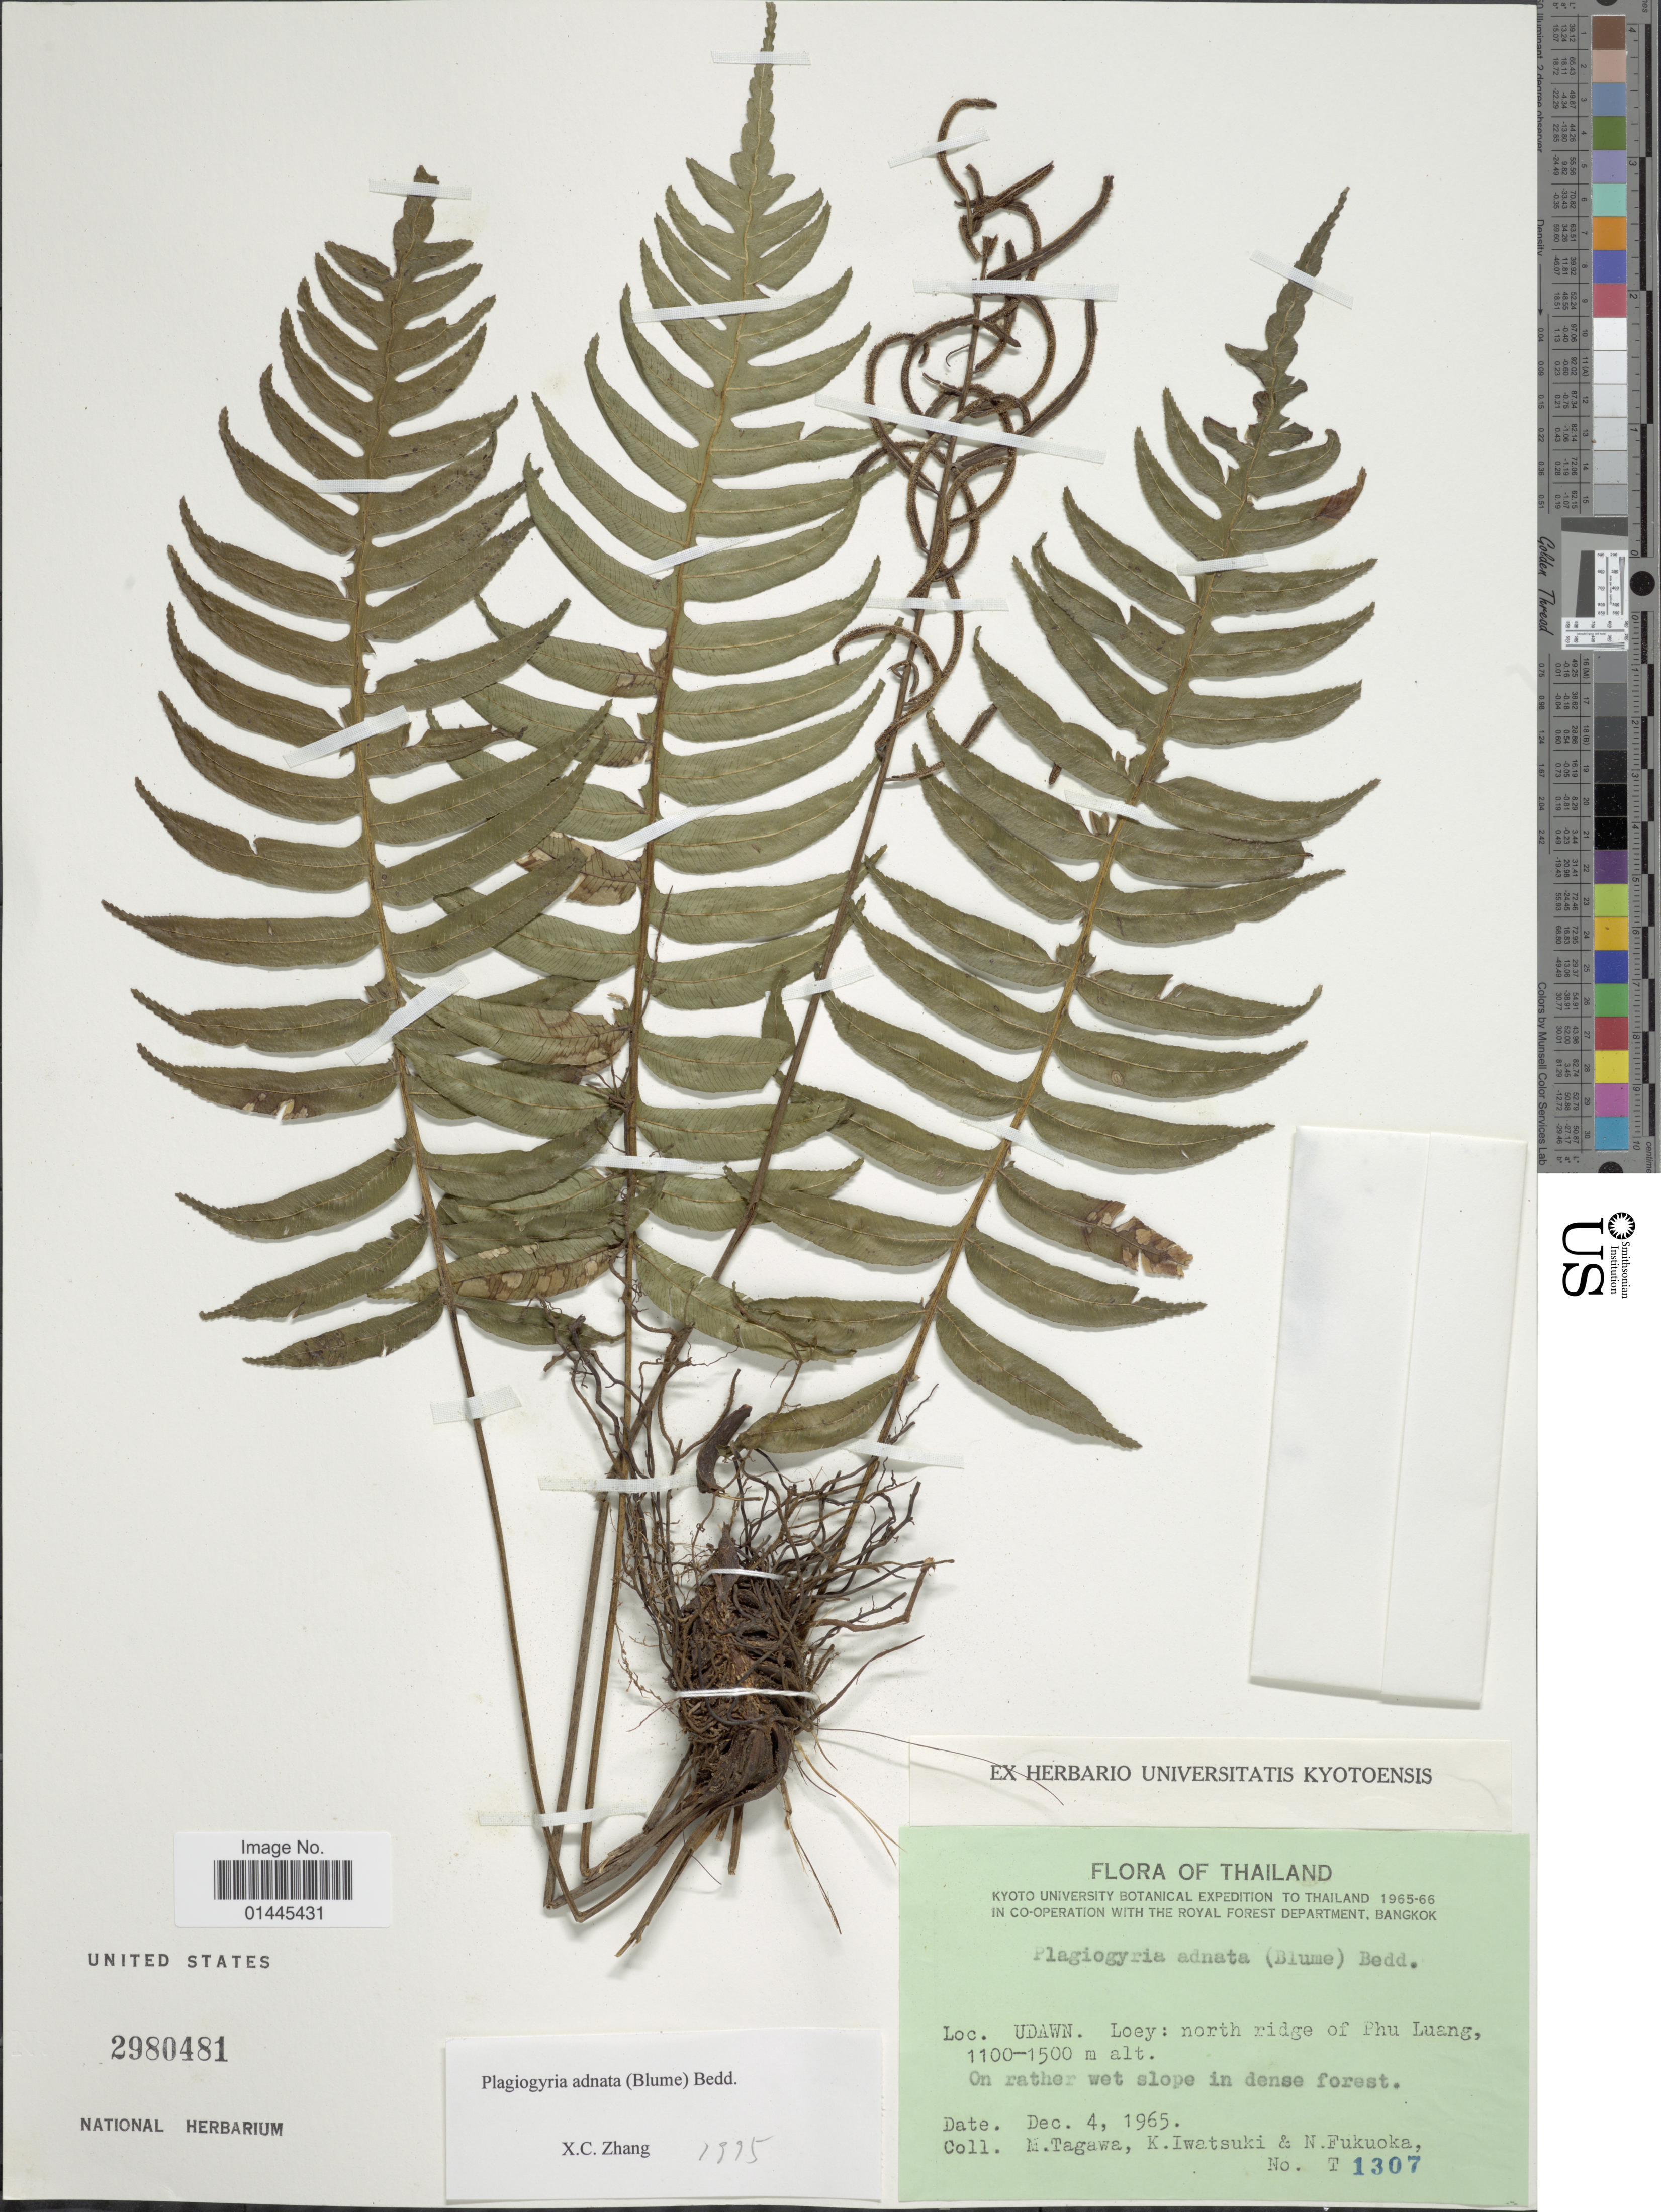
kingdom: Plantae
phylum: Tracheophyta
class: Polypodiopsida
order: Cyatheales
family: Plagiogyriaceae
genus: Plagiogyria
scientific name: Plagiogyria pycnophylla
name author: (Kunze) Mett.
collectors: M. Tagawa, K. Iwatsuki & N. Fukuoka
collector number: T 1307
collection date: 1965-12-04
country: Thailand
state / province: Loei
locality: Udawn, Loey: north ridge of Phu Luang.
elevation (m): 1100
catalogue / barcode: US 2980481